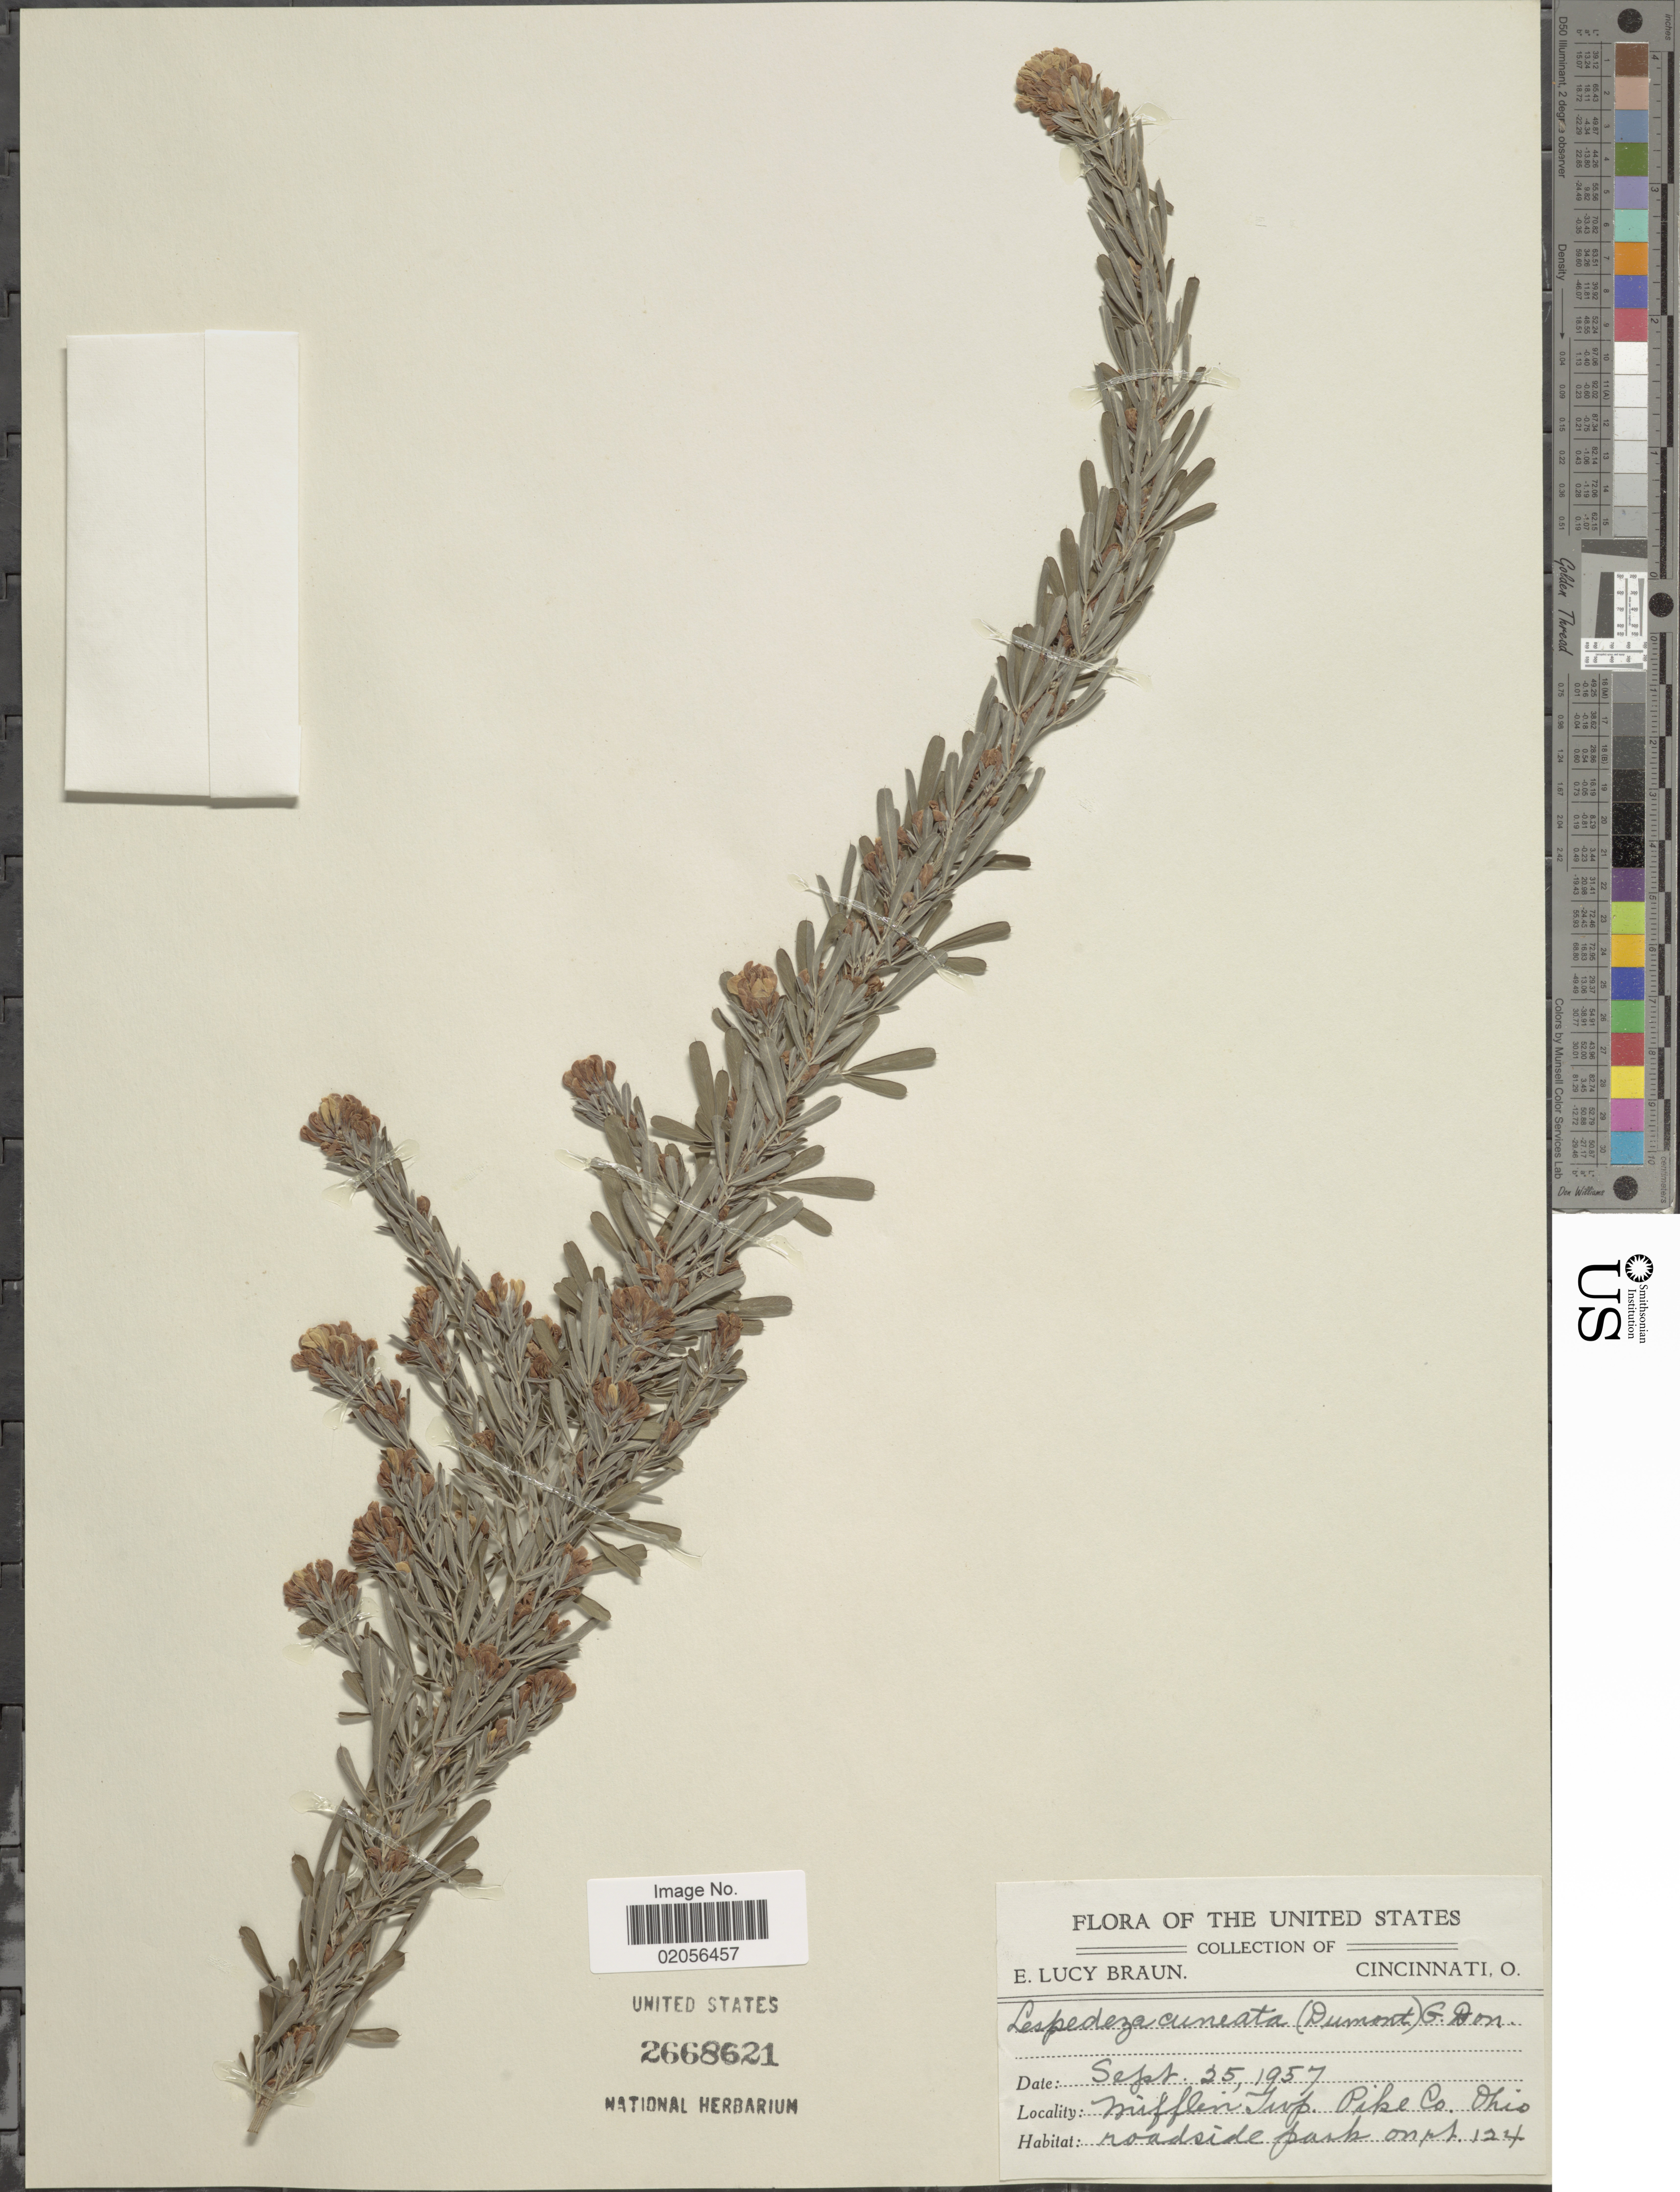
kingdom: Plantae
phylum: Tracheophyta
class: Magnoliopsida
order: Fabales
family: Fabaceae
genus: Lespedeza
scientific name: Lespedeza cuneata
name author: (Dum. Cours.) G. Don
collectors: E. L. Braun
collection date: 1957-09-25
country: United States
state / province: Ohio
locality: Nüfflen Twp. Pike Co. roadside park on rt 124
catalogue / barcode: US 2668621